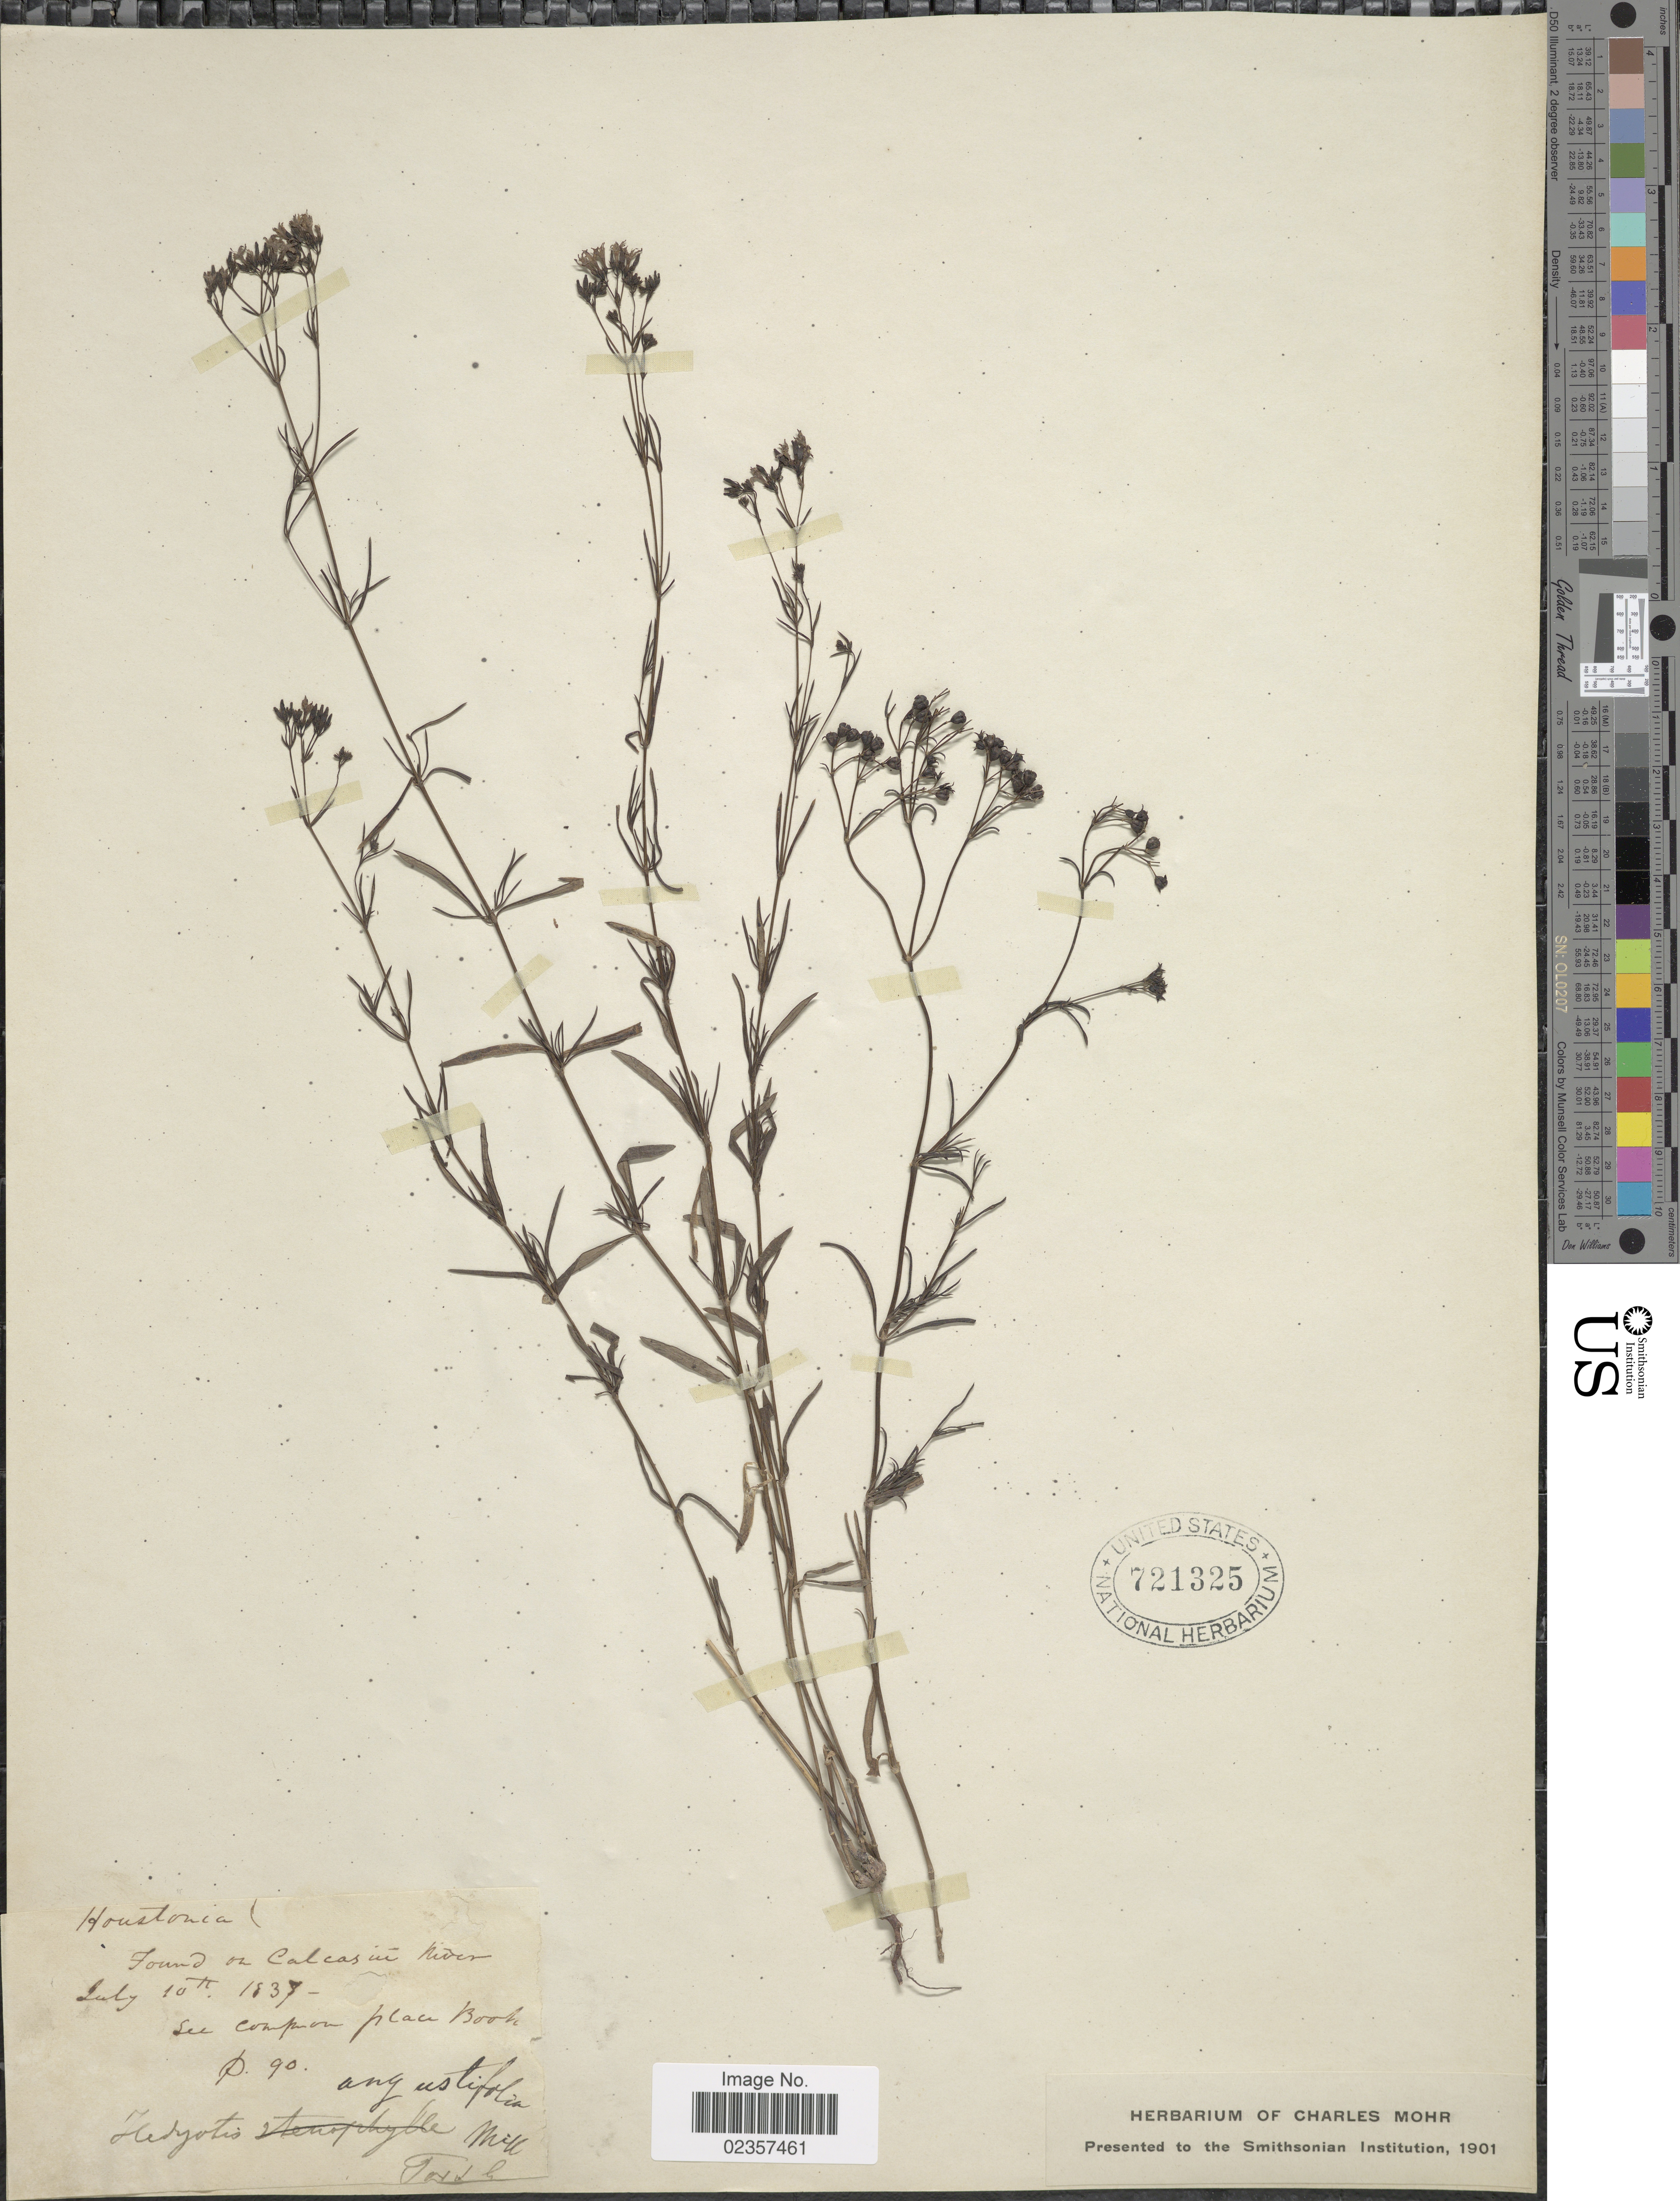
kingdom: Plantae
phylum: Tracheophyta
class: Magnoliopsida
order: Gentianales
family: Rubiaceae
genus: Houstonia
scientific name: Houstonia nigricans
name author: (Lam.) Fernald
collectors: -. Ford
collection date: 1837-07-10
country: United States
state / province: Louisiana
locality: Houstonia. Calcasiu River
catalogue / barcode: US 721325